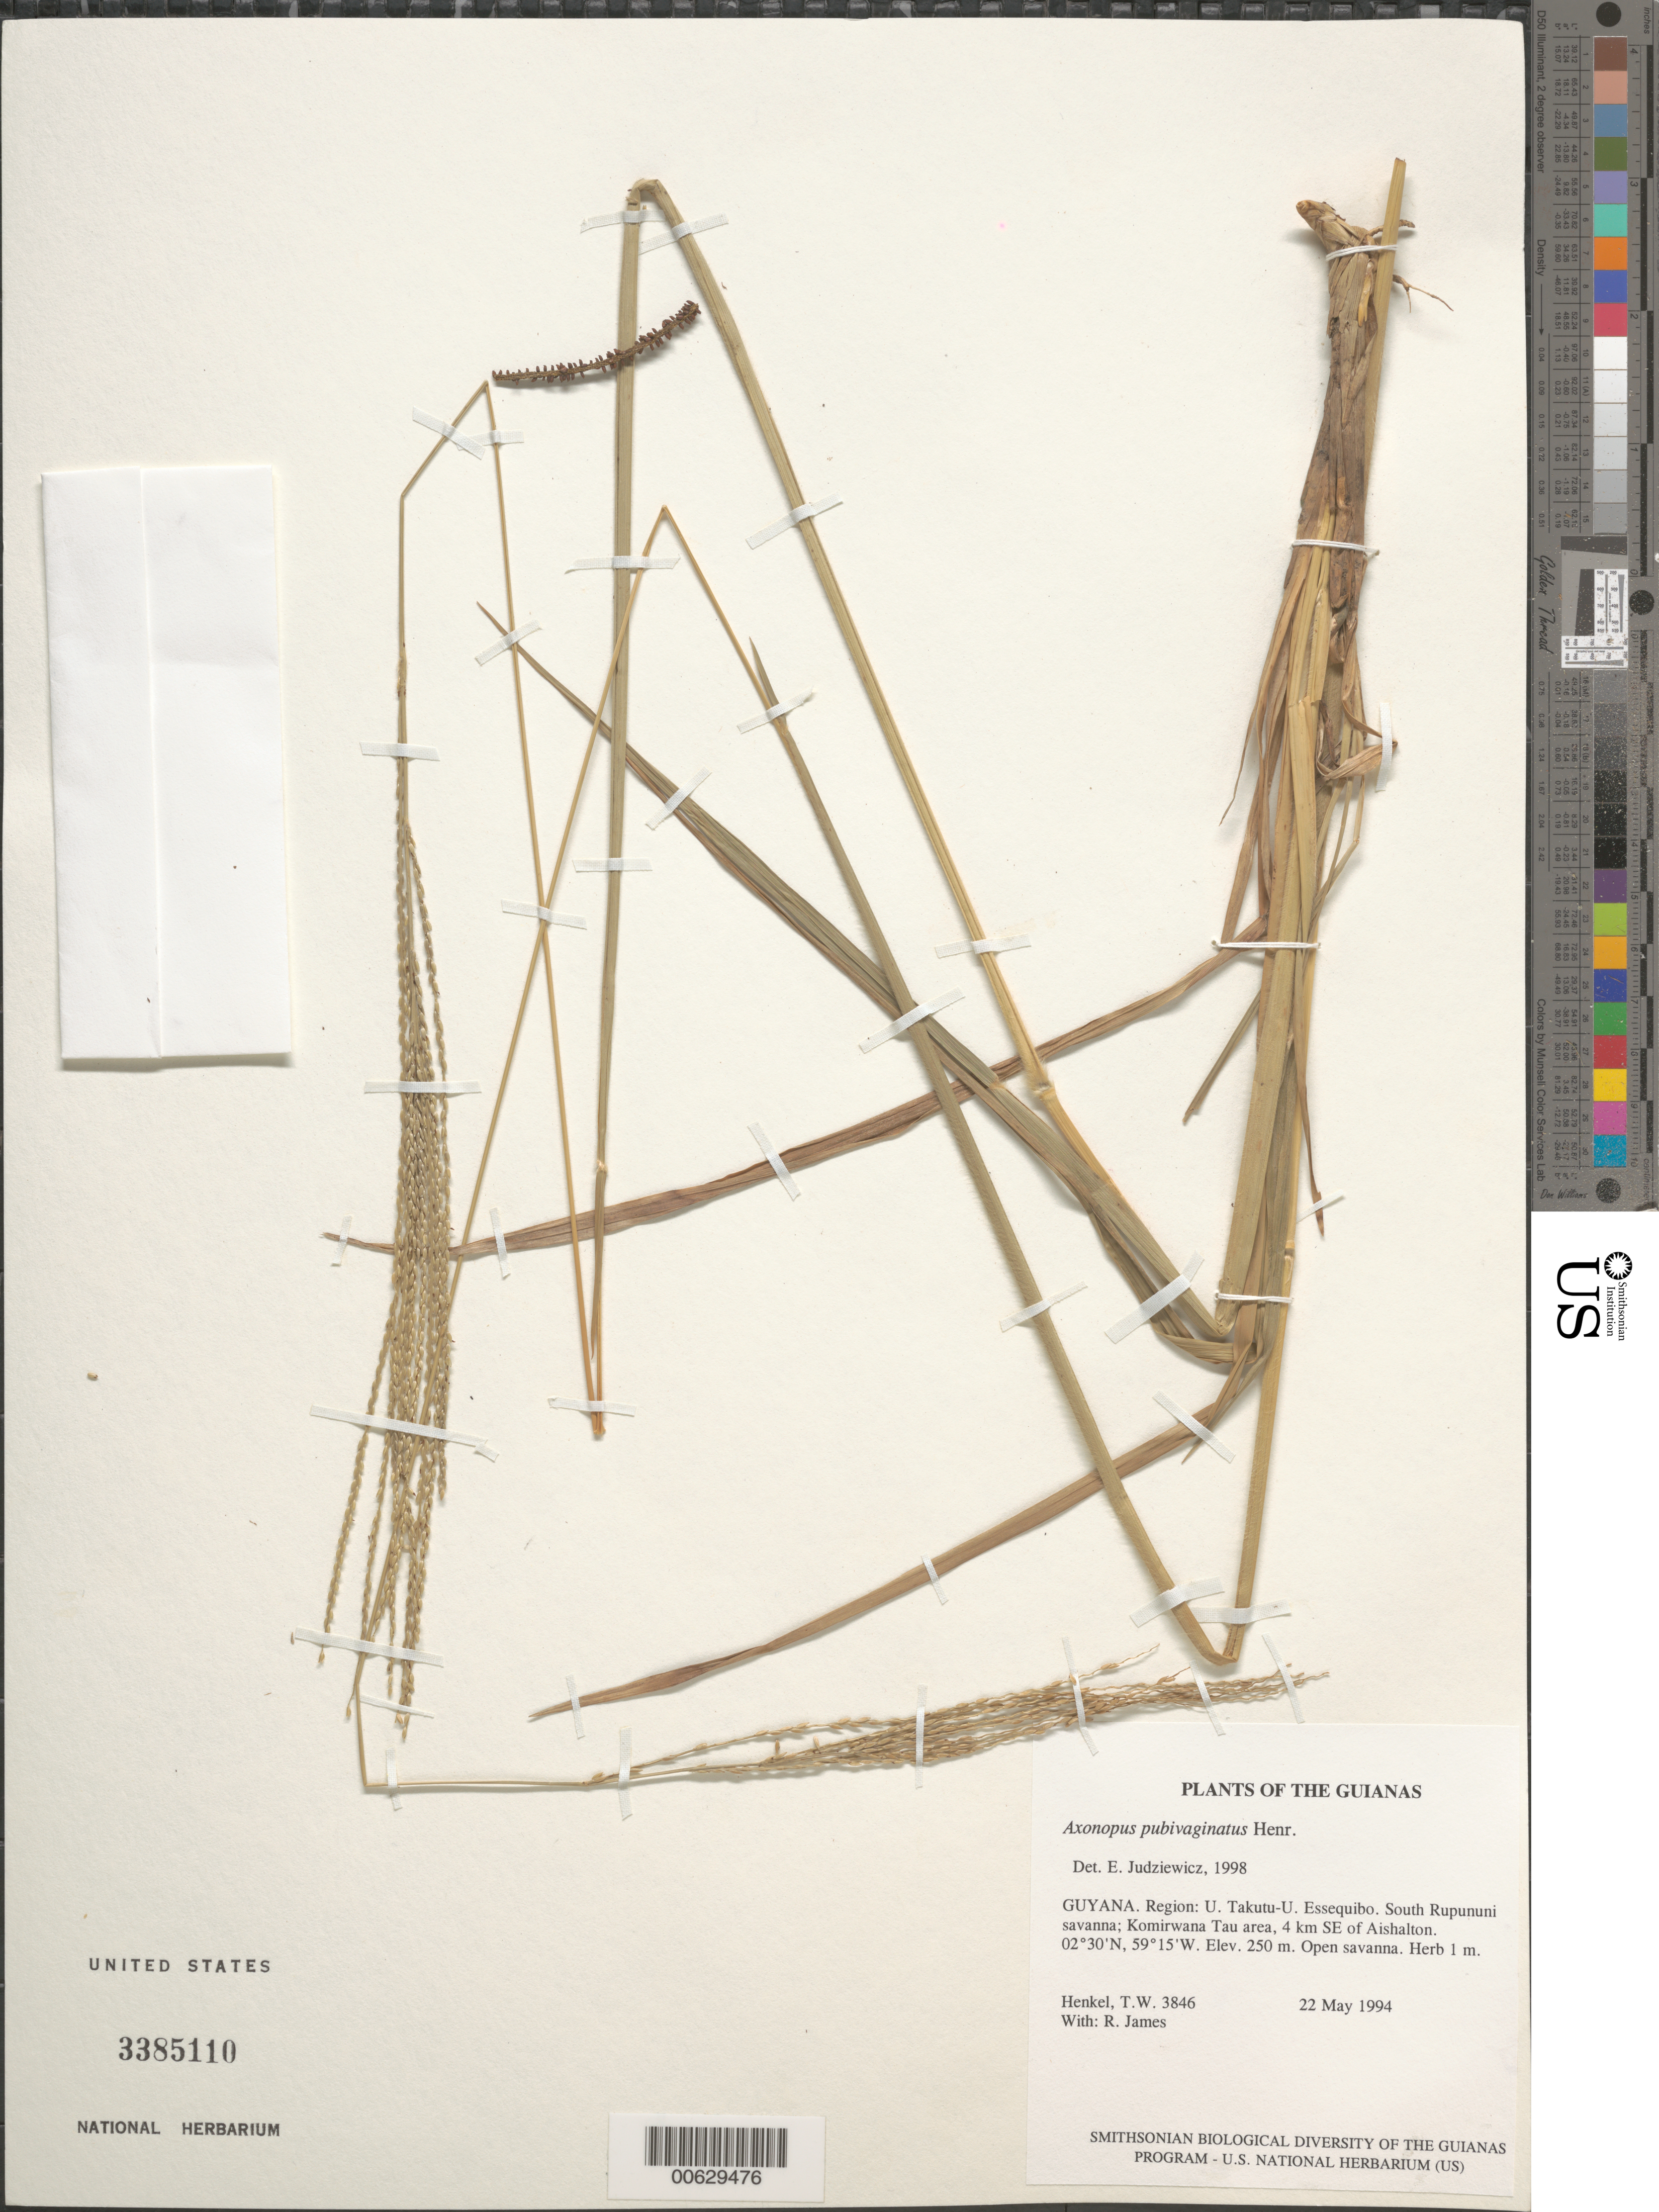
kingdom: Plantae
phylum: Tracheophyta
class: Liliopsida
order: Poales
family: Poaceae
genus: Axonopus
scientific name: Axonopus pubivaginatus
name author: Henr.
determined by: Judziewicz, E. J.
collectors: T. Henkel & R. James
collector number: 3846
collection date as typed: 22 May 1994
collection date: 1994-05-22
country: Guyana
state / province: U. Takutu-U. Essequibo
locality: South Rupununi savanna; Komirwana Tau area, 4 km SE of Aishalton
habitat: Open savanna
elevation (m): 250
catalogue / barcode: US 3385110